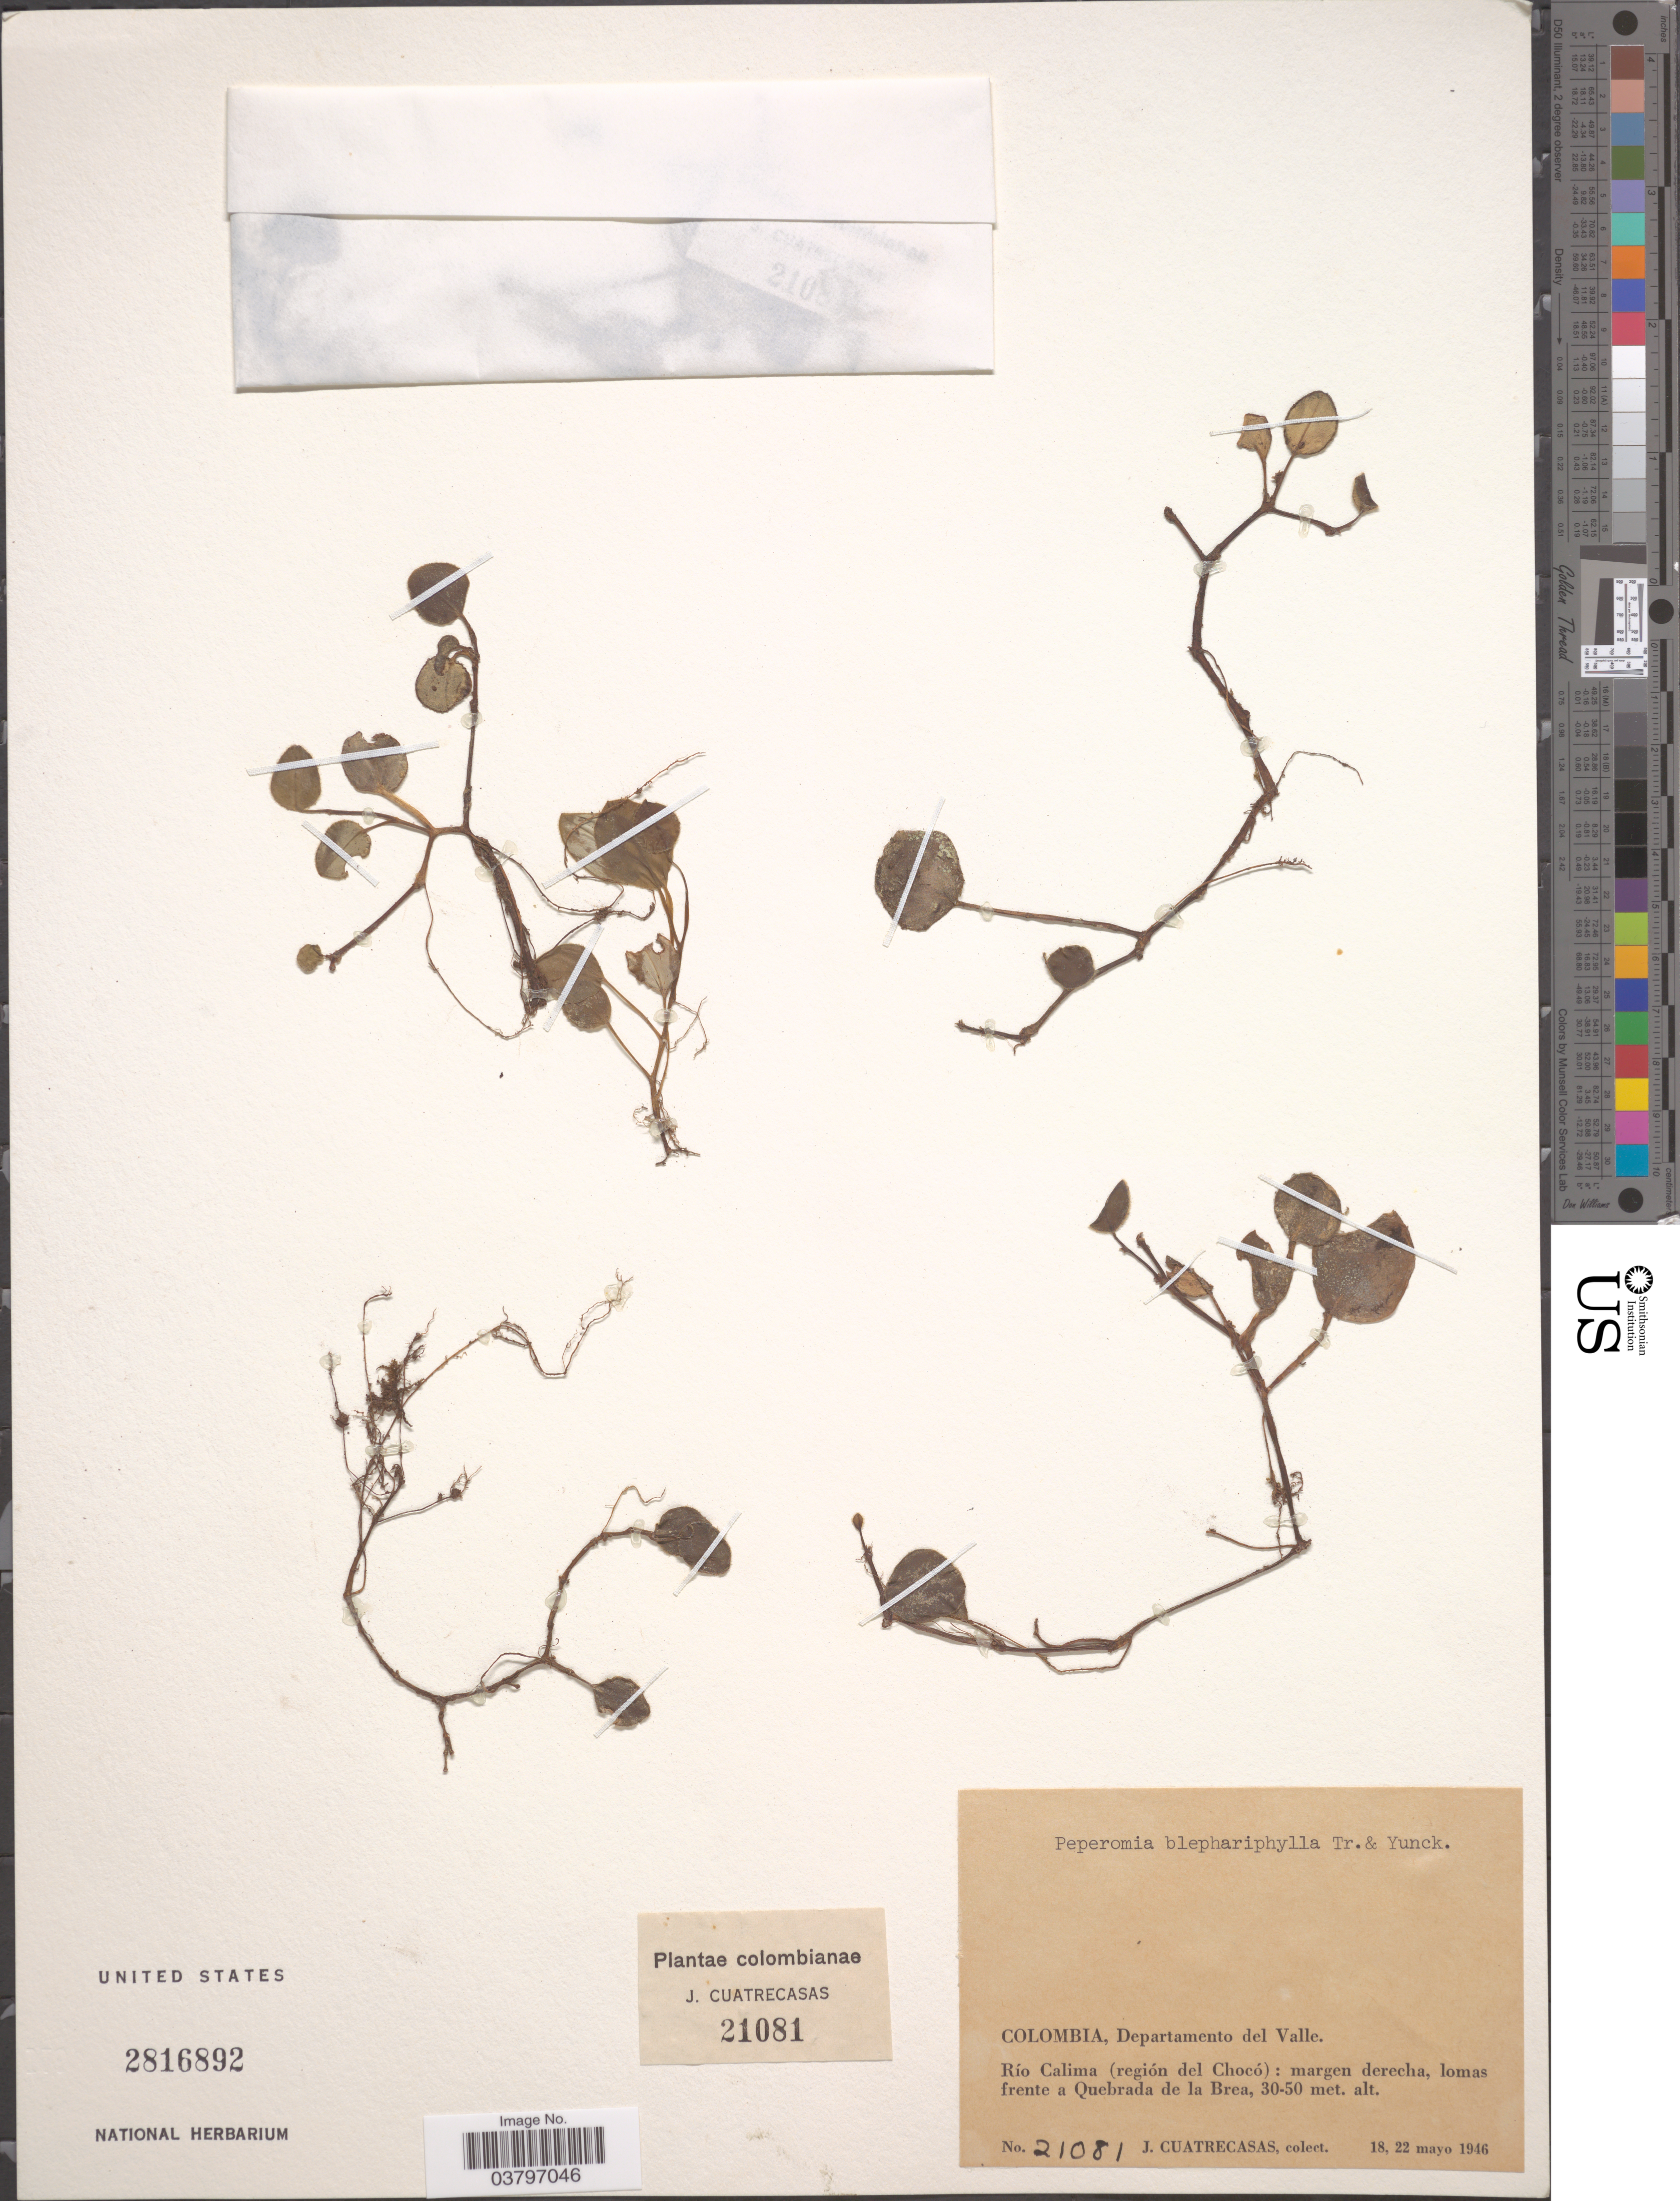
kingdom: Plantae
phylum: Tracheophyta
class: Magnoliopsida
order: Piperales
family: Piperaceae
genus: Peperomia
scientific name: Peperomia ciliaris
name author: C. DC.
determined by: Jiménez, José Estaban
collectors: J. Cuatrecasas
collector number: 21081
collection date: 1946-05-18/1946-05-22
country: Colombia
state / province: Valle del Cauca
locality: Departamento del Valle. Río Calima (región del Chocó): margen derecha, lomas frente a Quebrada de la Brea.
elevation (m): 30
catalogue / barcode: US 2816892